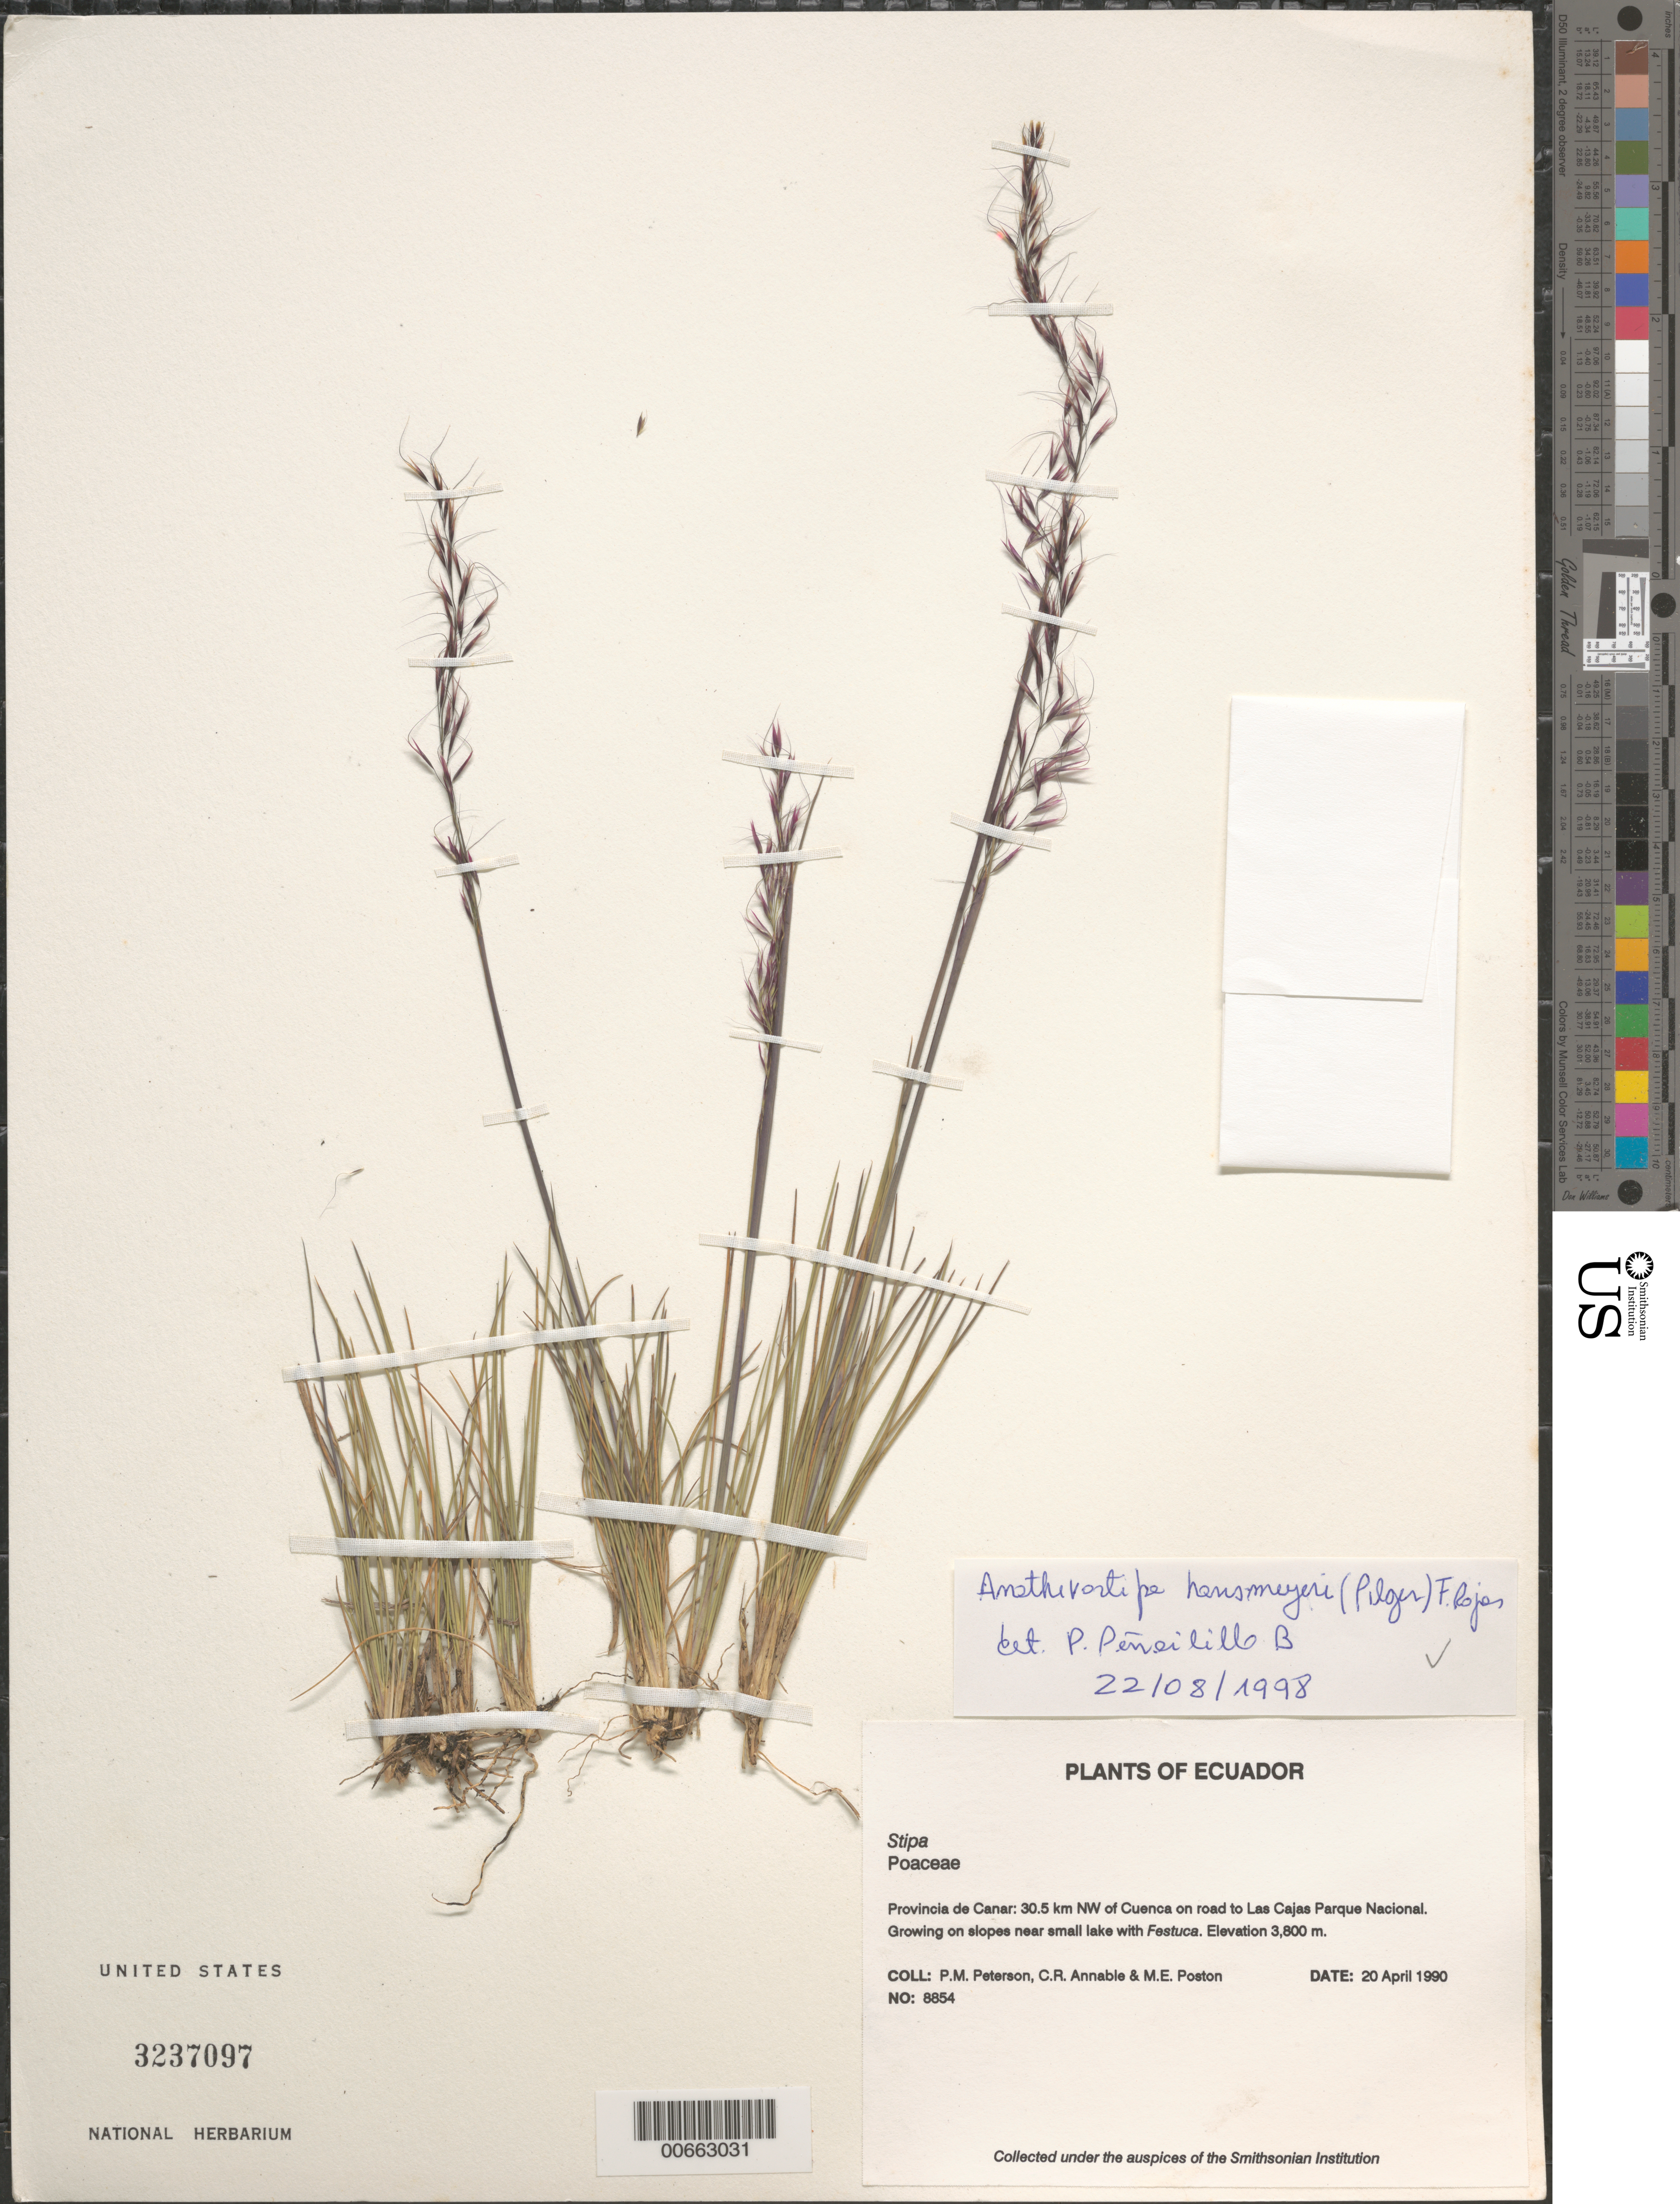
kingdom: Plantae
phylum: Tracheophyta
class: Liliopsida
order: Poales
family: Poaceae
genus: Anatherostipa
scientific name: Anatherostipa hans-meyeri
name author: (Pilg.) Peñailillo B.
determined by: Peñailillo B., P.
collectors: P. M. Peterson, C. R. Annable & M. Poston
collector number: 08854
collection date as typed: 20 Apr 1990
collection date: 1990-04-20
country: Ecuador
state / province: Cañar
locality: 30.5 km NW of Cuenca on road to Las Cajas Parque Nacional.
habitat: Growing on slopes near small lake with Festuca.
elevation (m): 3800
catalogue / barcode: US 3237097